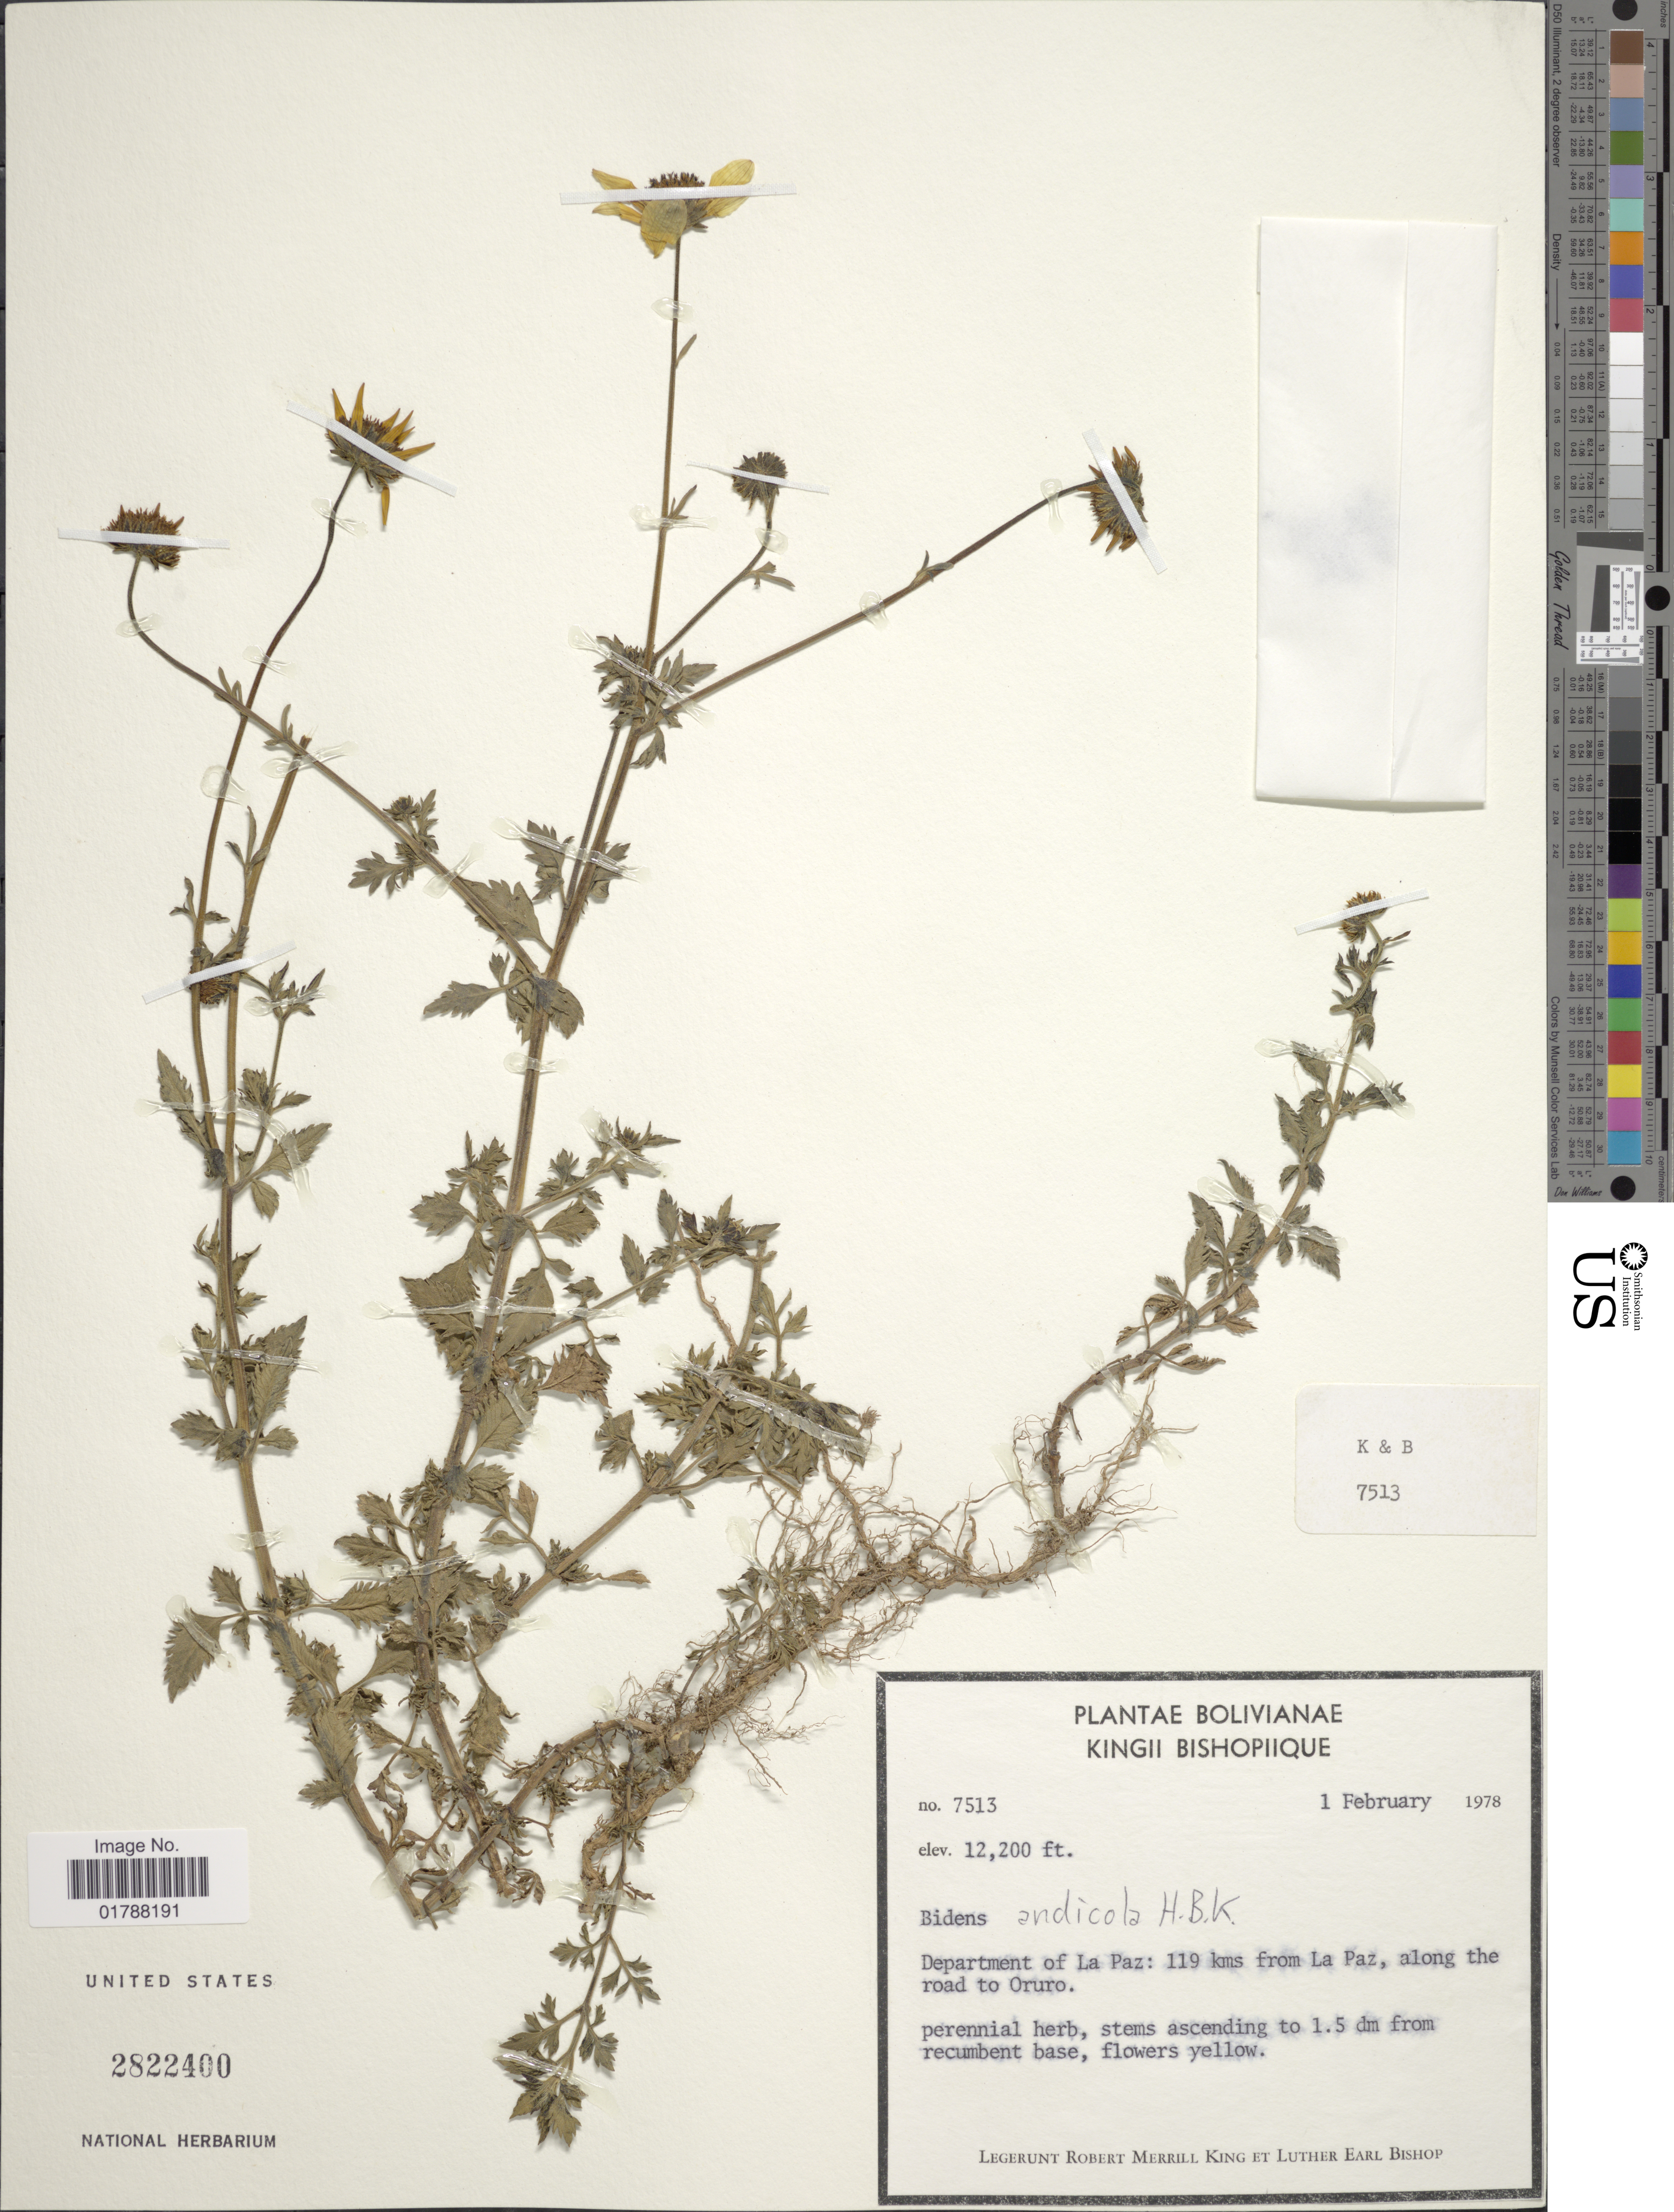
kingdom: Plantae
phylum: Tracheophyta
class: Magnoliopsida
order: Asterales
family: Asteraceae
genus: Bidens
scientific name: Bidens andicola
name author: Kunth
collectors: R. M. King & L. E. Bishop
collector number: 7513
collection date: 1978-02-01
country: Bolivia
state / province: La Paz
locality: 119 kms from La Paz, along the road to Oruro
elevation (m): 3719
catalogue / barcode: US 2822400